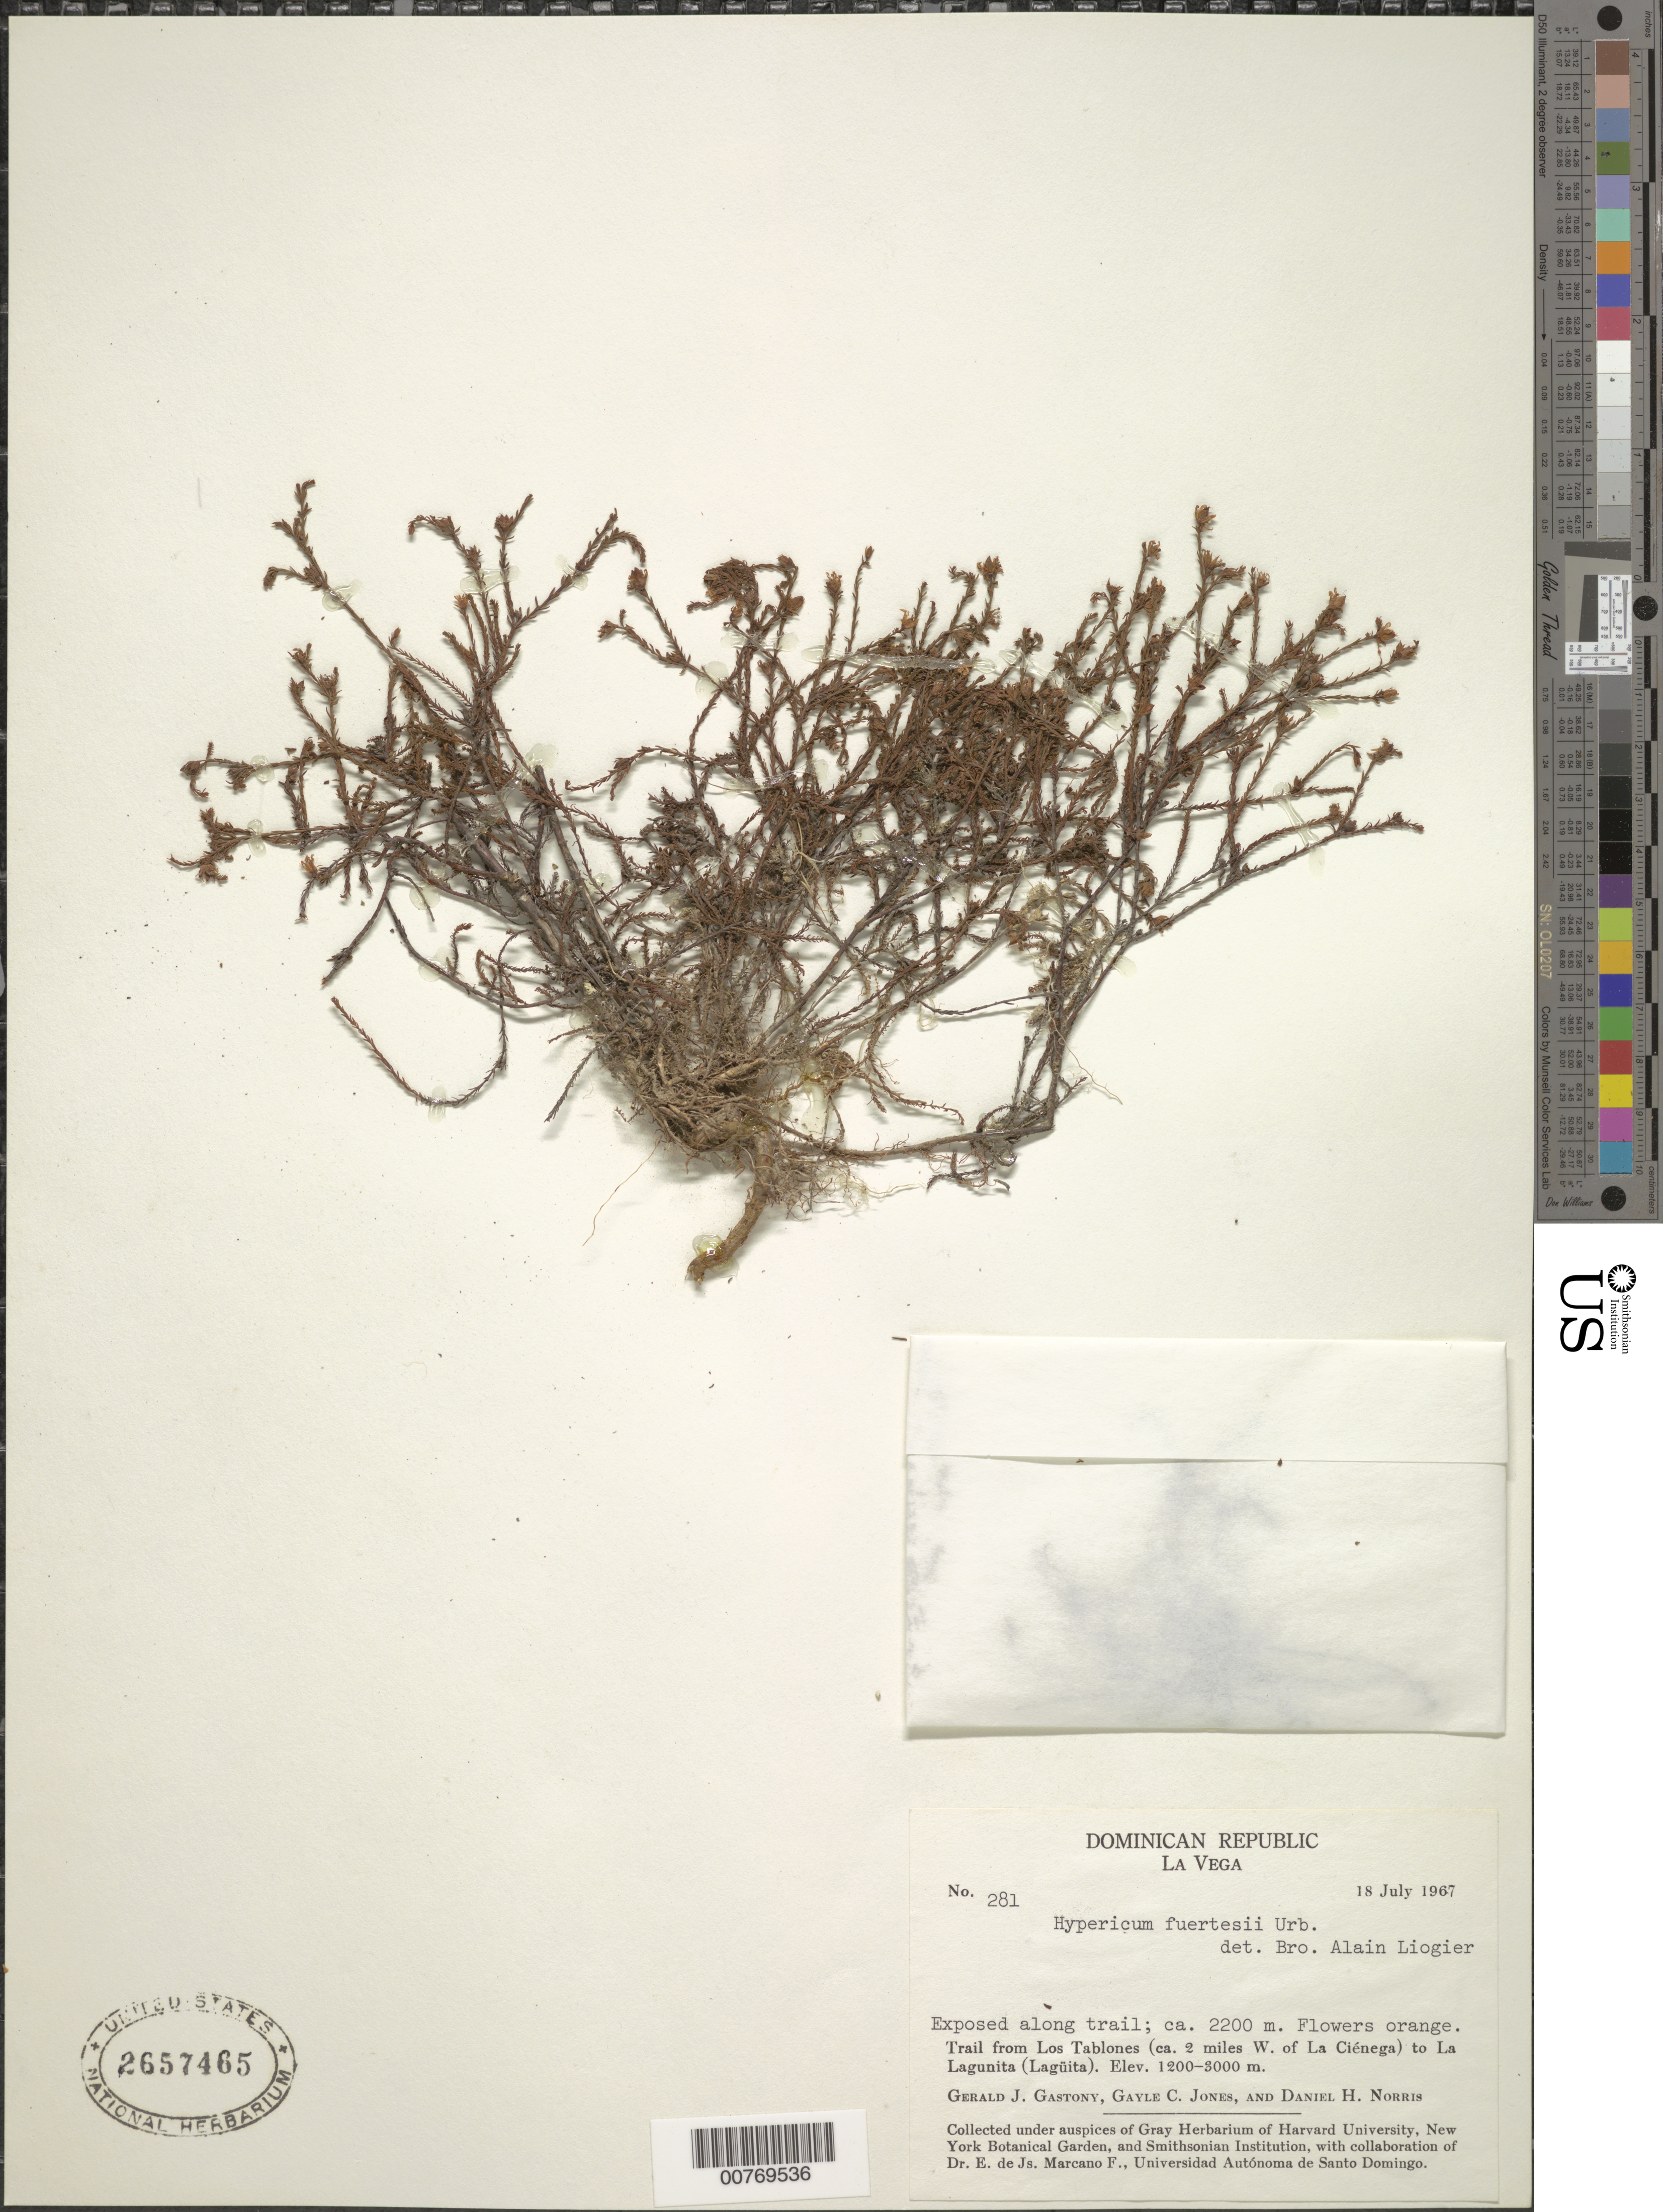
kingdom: Plantae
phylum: Tracheophyta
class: Magnoliopsida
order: Malpighiales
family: Hypericaceae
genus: Hypericum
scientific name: Hypericum fuertesii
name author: Urb.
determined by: Liogier, Alain H.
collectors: G. Gastony, G. C. Jones & D. H. Norris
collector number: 281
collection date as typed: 18 Jul 1967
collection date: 1967-07-18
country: Dominican Republic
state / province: La Vega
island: Hispaniola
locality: Trail from Los Tablones (ca. 2 miles W. of La Ciénaga) to La Lagunita (Lagüita).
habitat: Exposed along trail.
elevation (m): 1200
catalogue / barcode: US 2657465